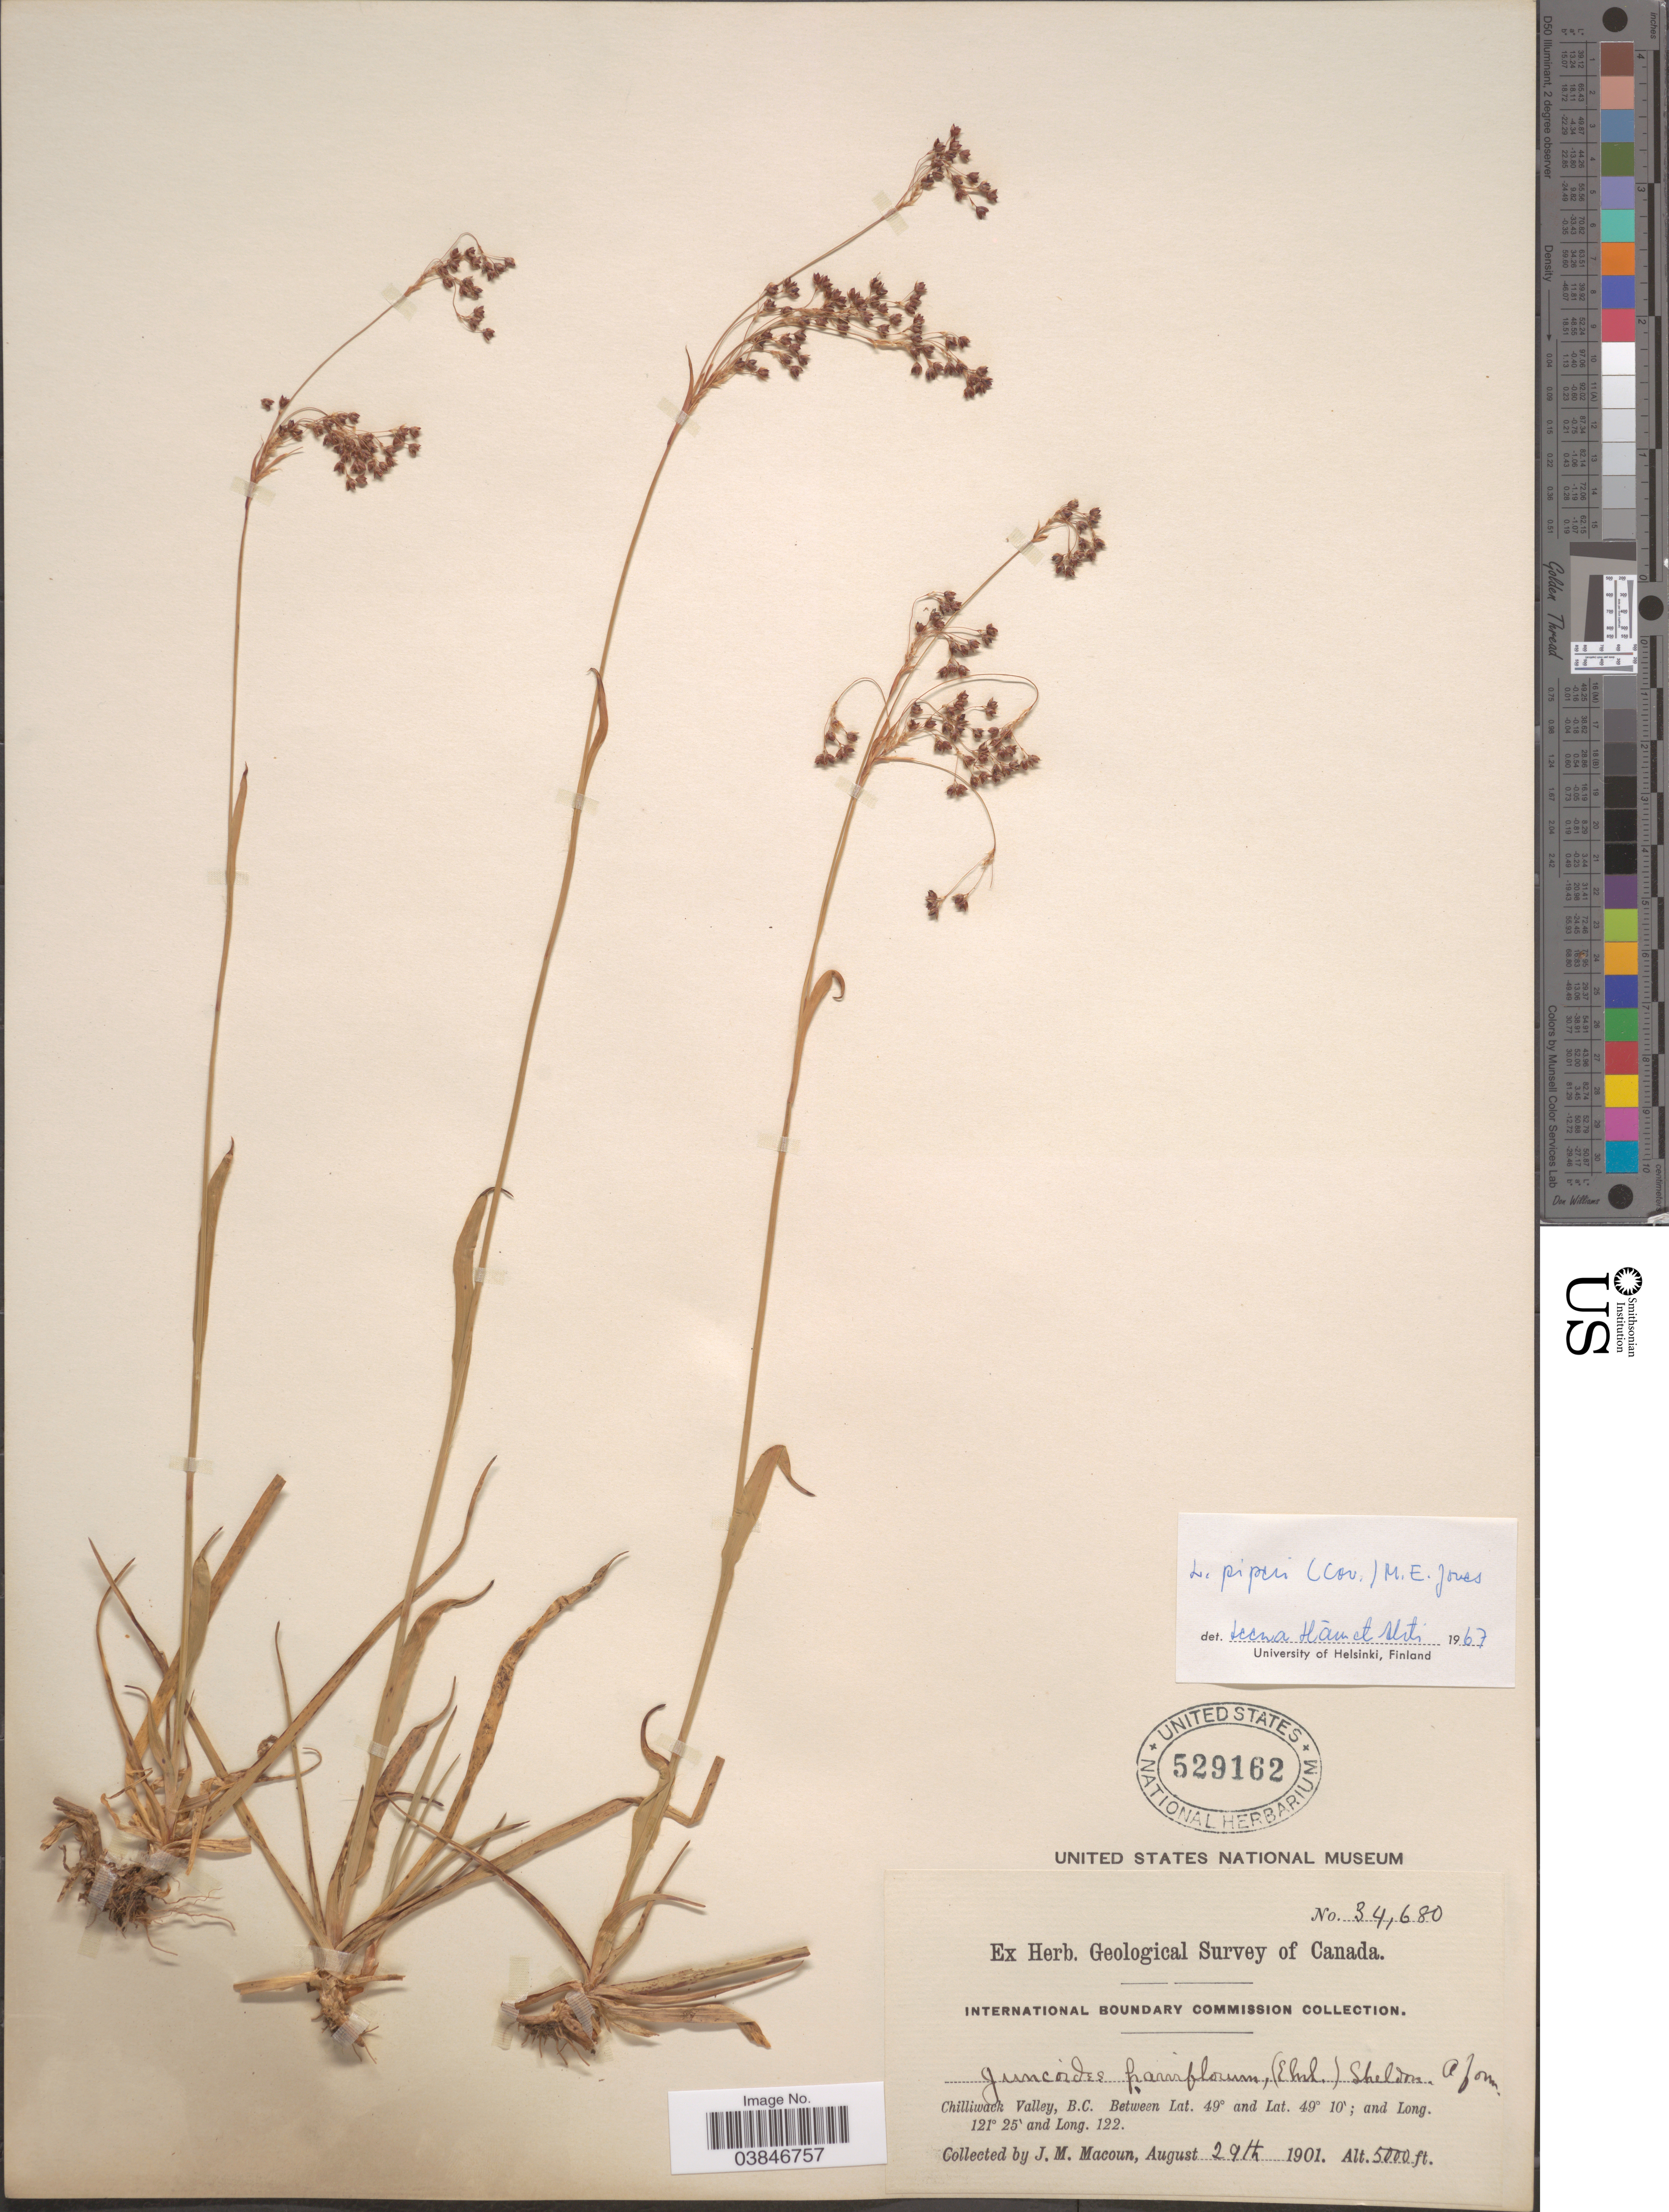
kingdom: Plantae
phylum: Tracheophyta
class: Liliopsida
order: Poales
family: Juncaceae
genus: Luzula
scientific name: Luzula piperi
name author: (Coville) M.E. Jones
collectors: J. M. Macoun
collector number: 34680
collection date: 1901-08-29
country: Canada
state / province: British Columbia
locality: Chilliwack Valley.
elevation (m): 1524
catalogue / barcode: US 529162